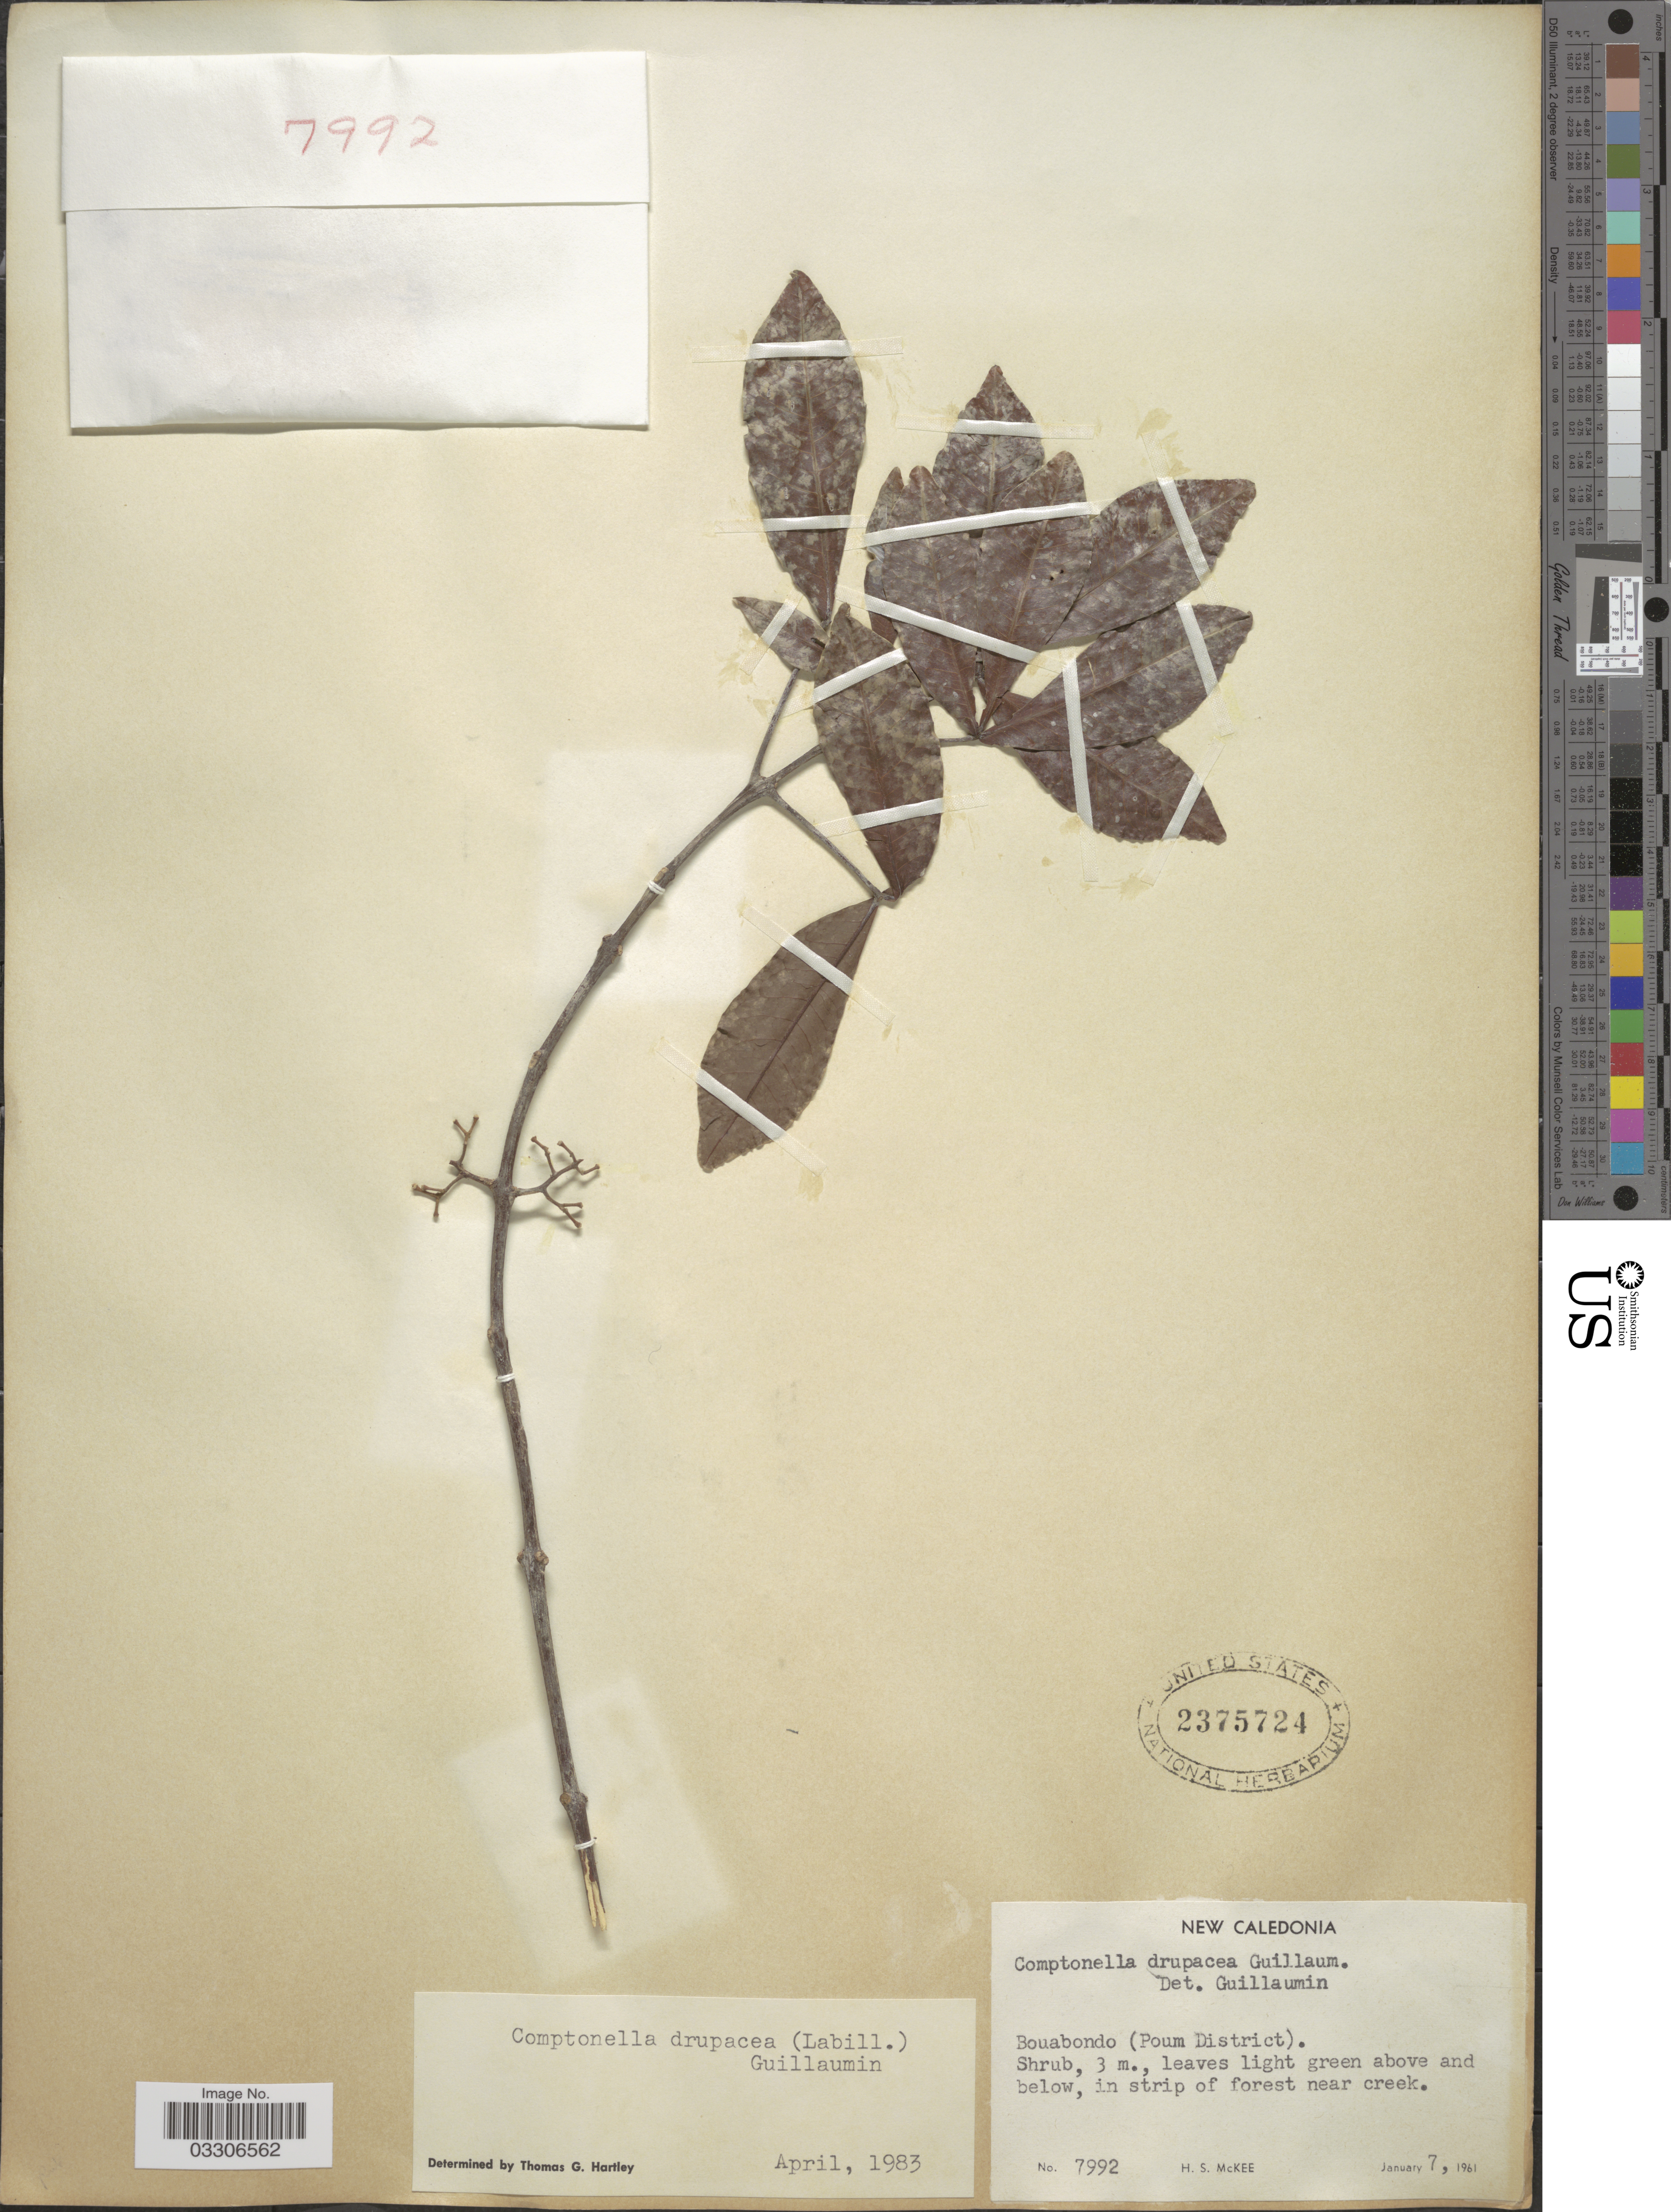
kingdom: Plantae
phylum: Tracheophyta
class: Magnoliopsida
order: Sapindales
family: Rutaceae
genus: Comptonella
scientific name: Comptonella drupacea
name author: (Labill.) Guillaumin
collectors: H. S. McKee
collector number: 7992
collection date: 1961-01-07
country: New Caledonia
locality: Bouabondo (Poum District). In strip of forest near creek.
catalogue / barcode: US 2375724